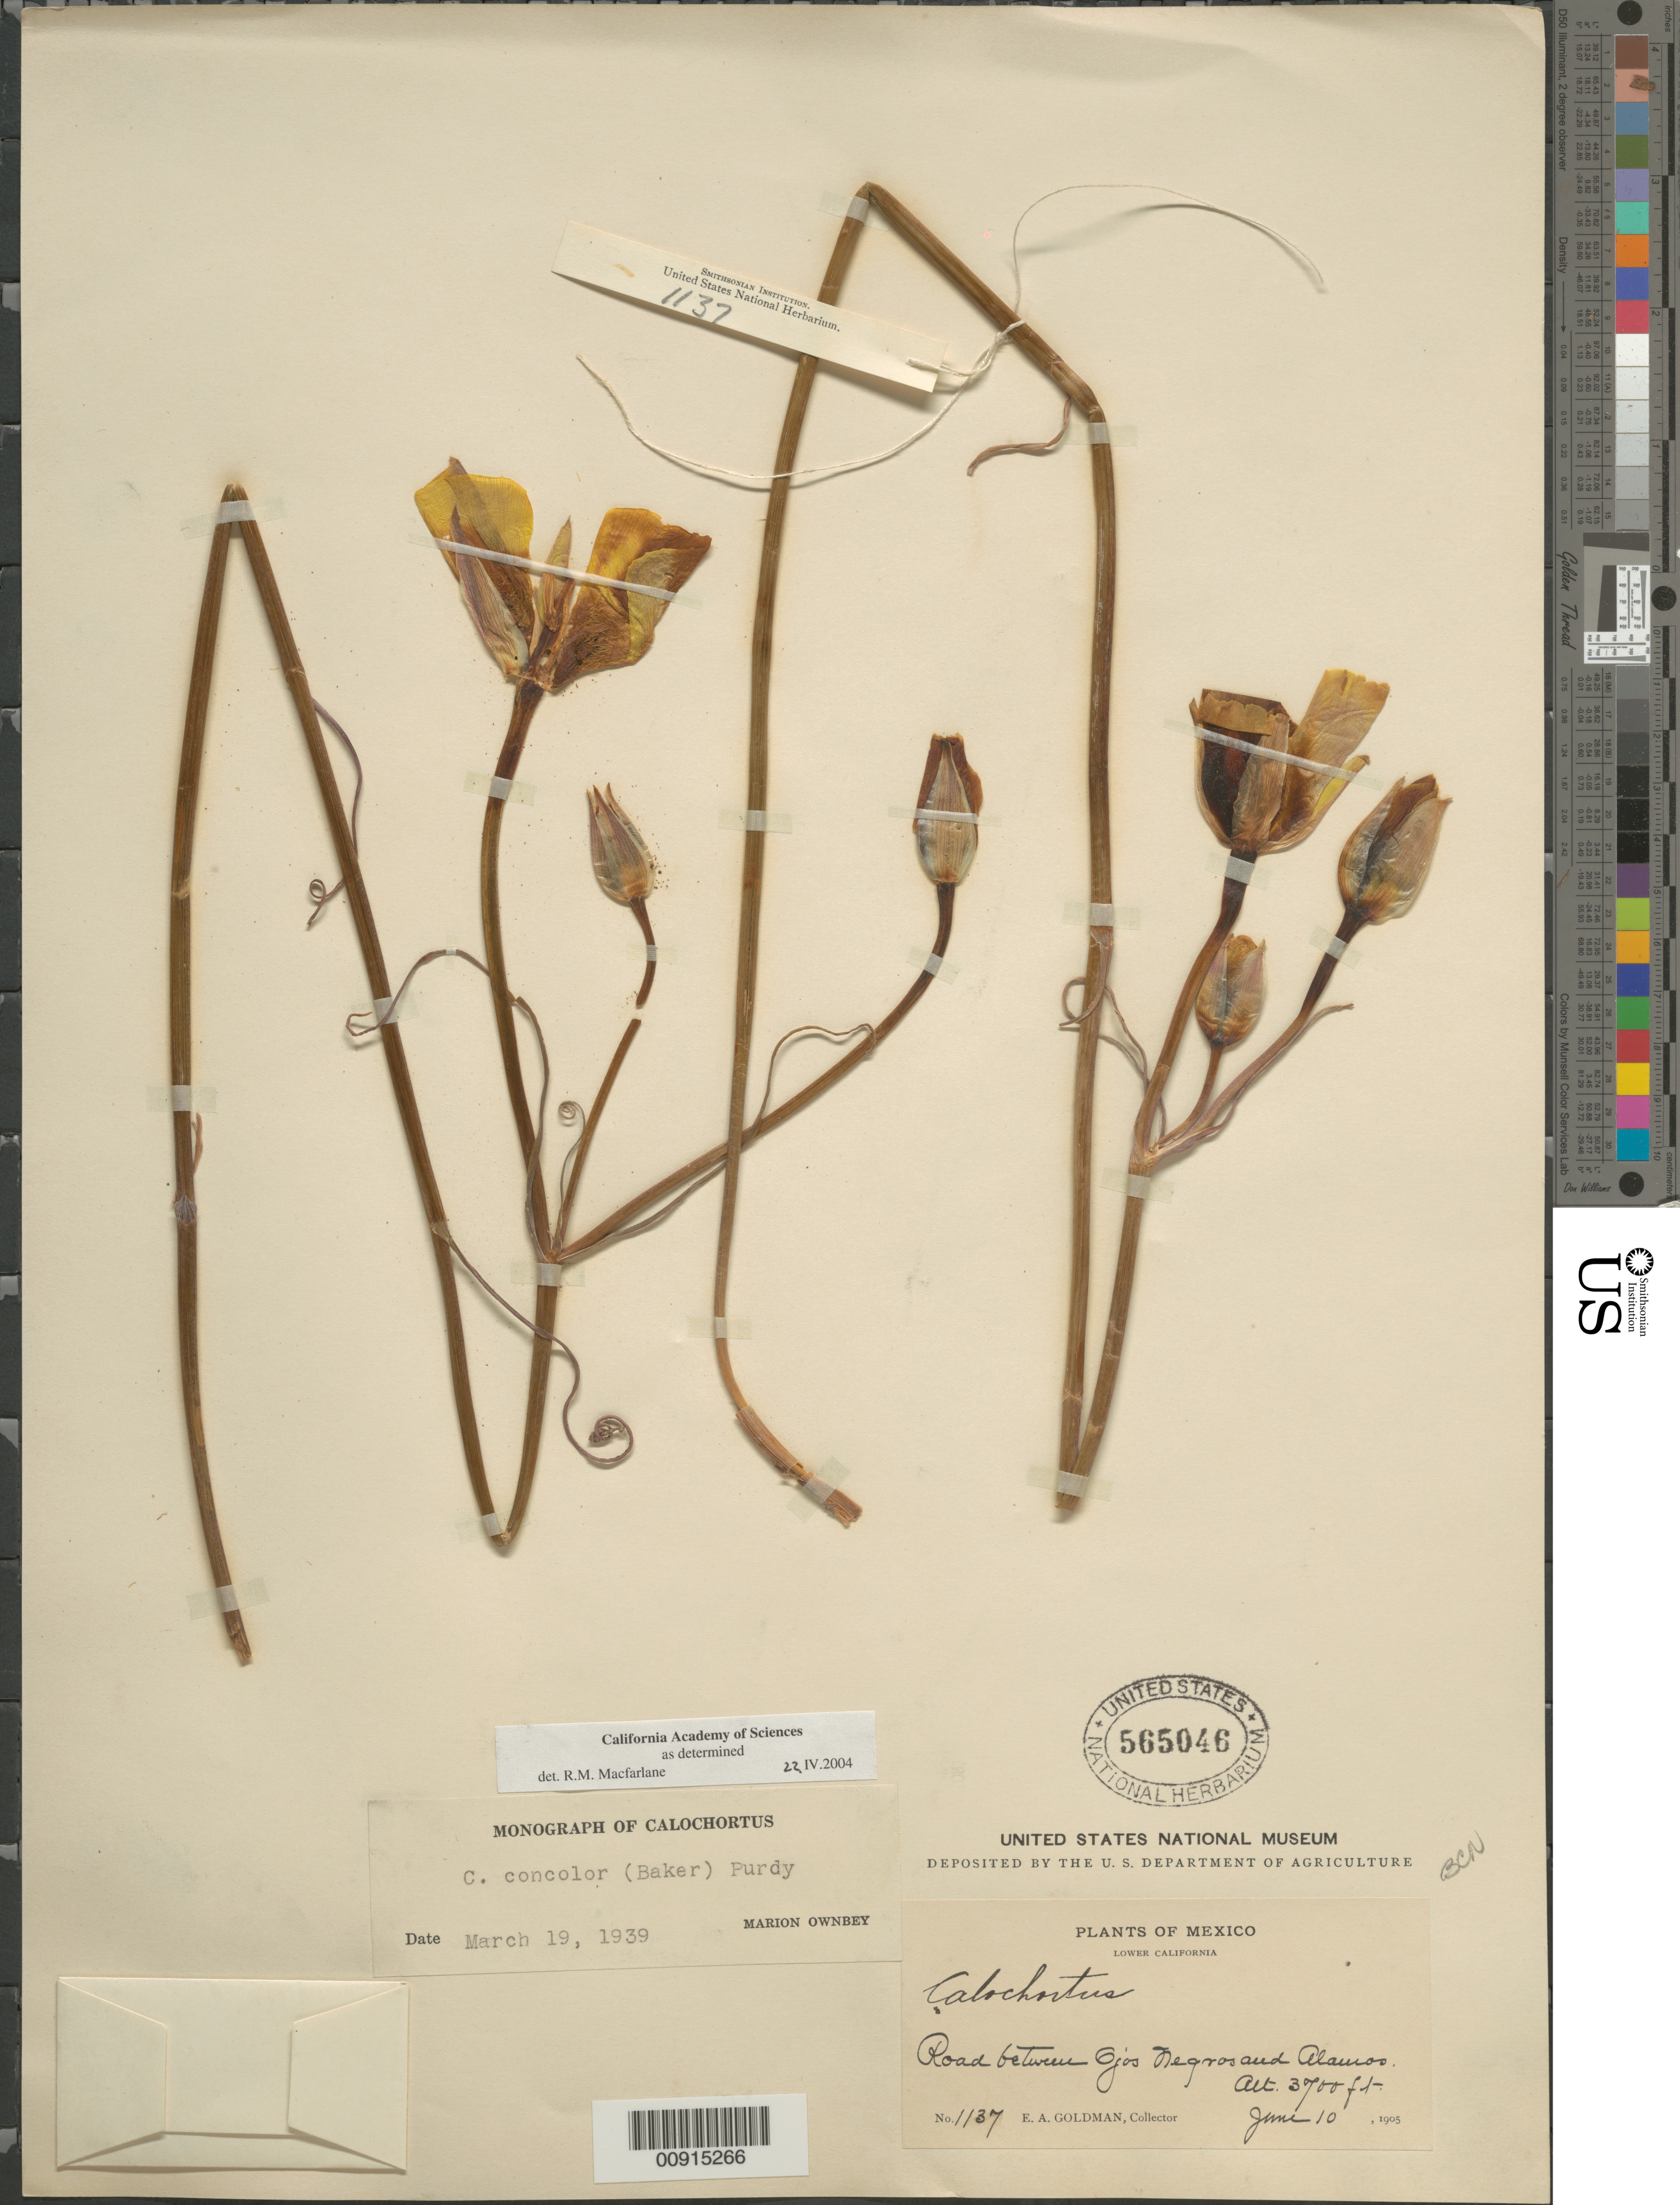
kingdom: Plantae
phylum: Tracheophyta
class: Liliopsida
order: Liliales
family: Liliaceae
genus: Calochortus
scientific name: Calochortus concolor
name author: (Baker) Purdy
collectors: E. A. Goldman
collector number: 1137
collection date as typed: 10 Jun 1905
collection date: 1905-06-10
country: Mexico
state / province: Baja California Norte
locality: Road between Ojos Negros and Alamos, Lower California.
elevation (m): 1128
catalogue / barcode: US 565046